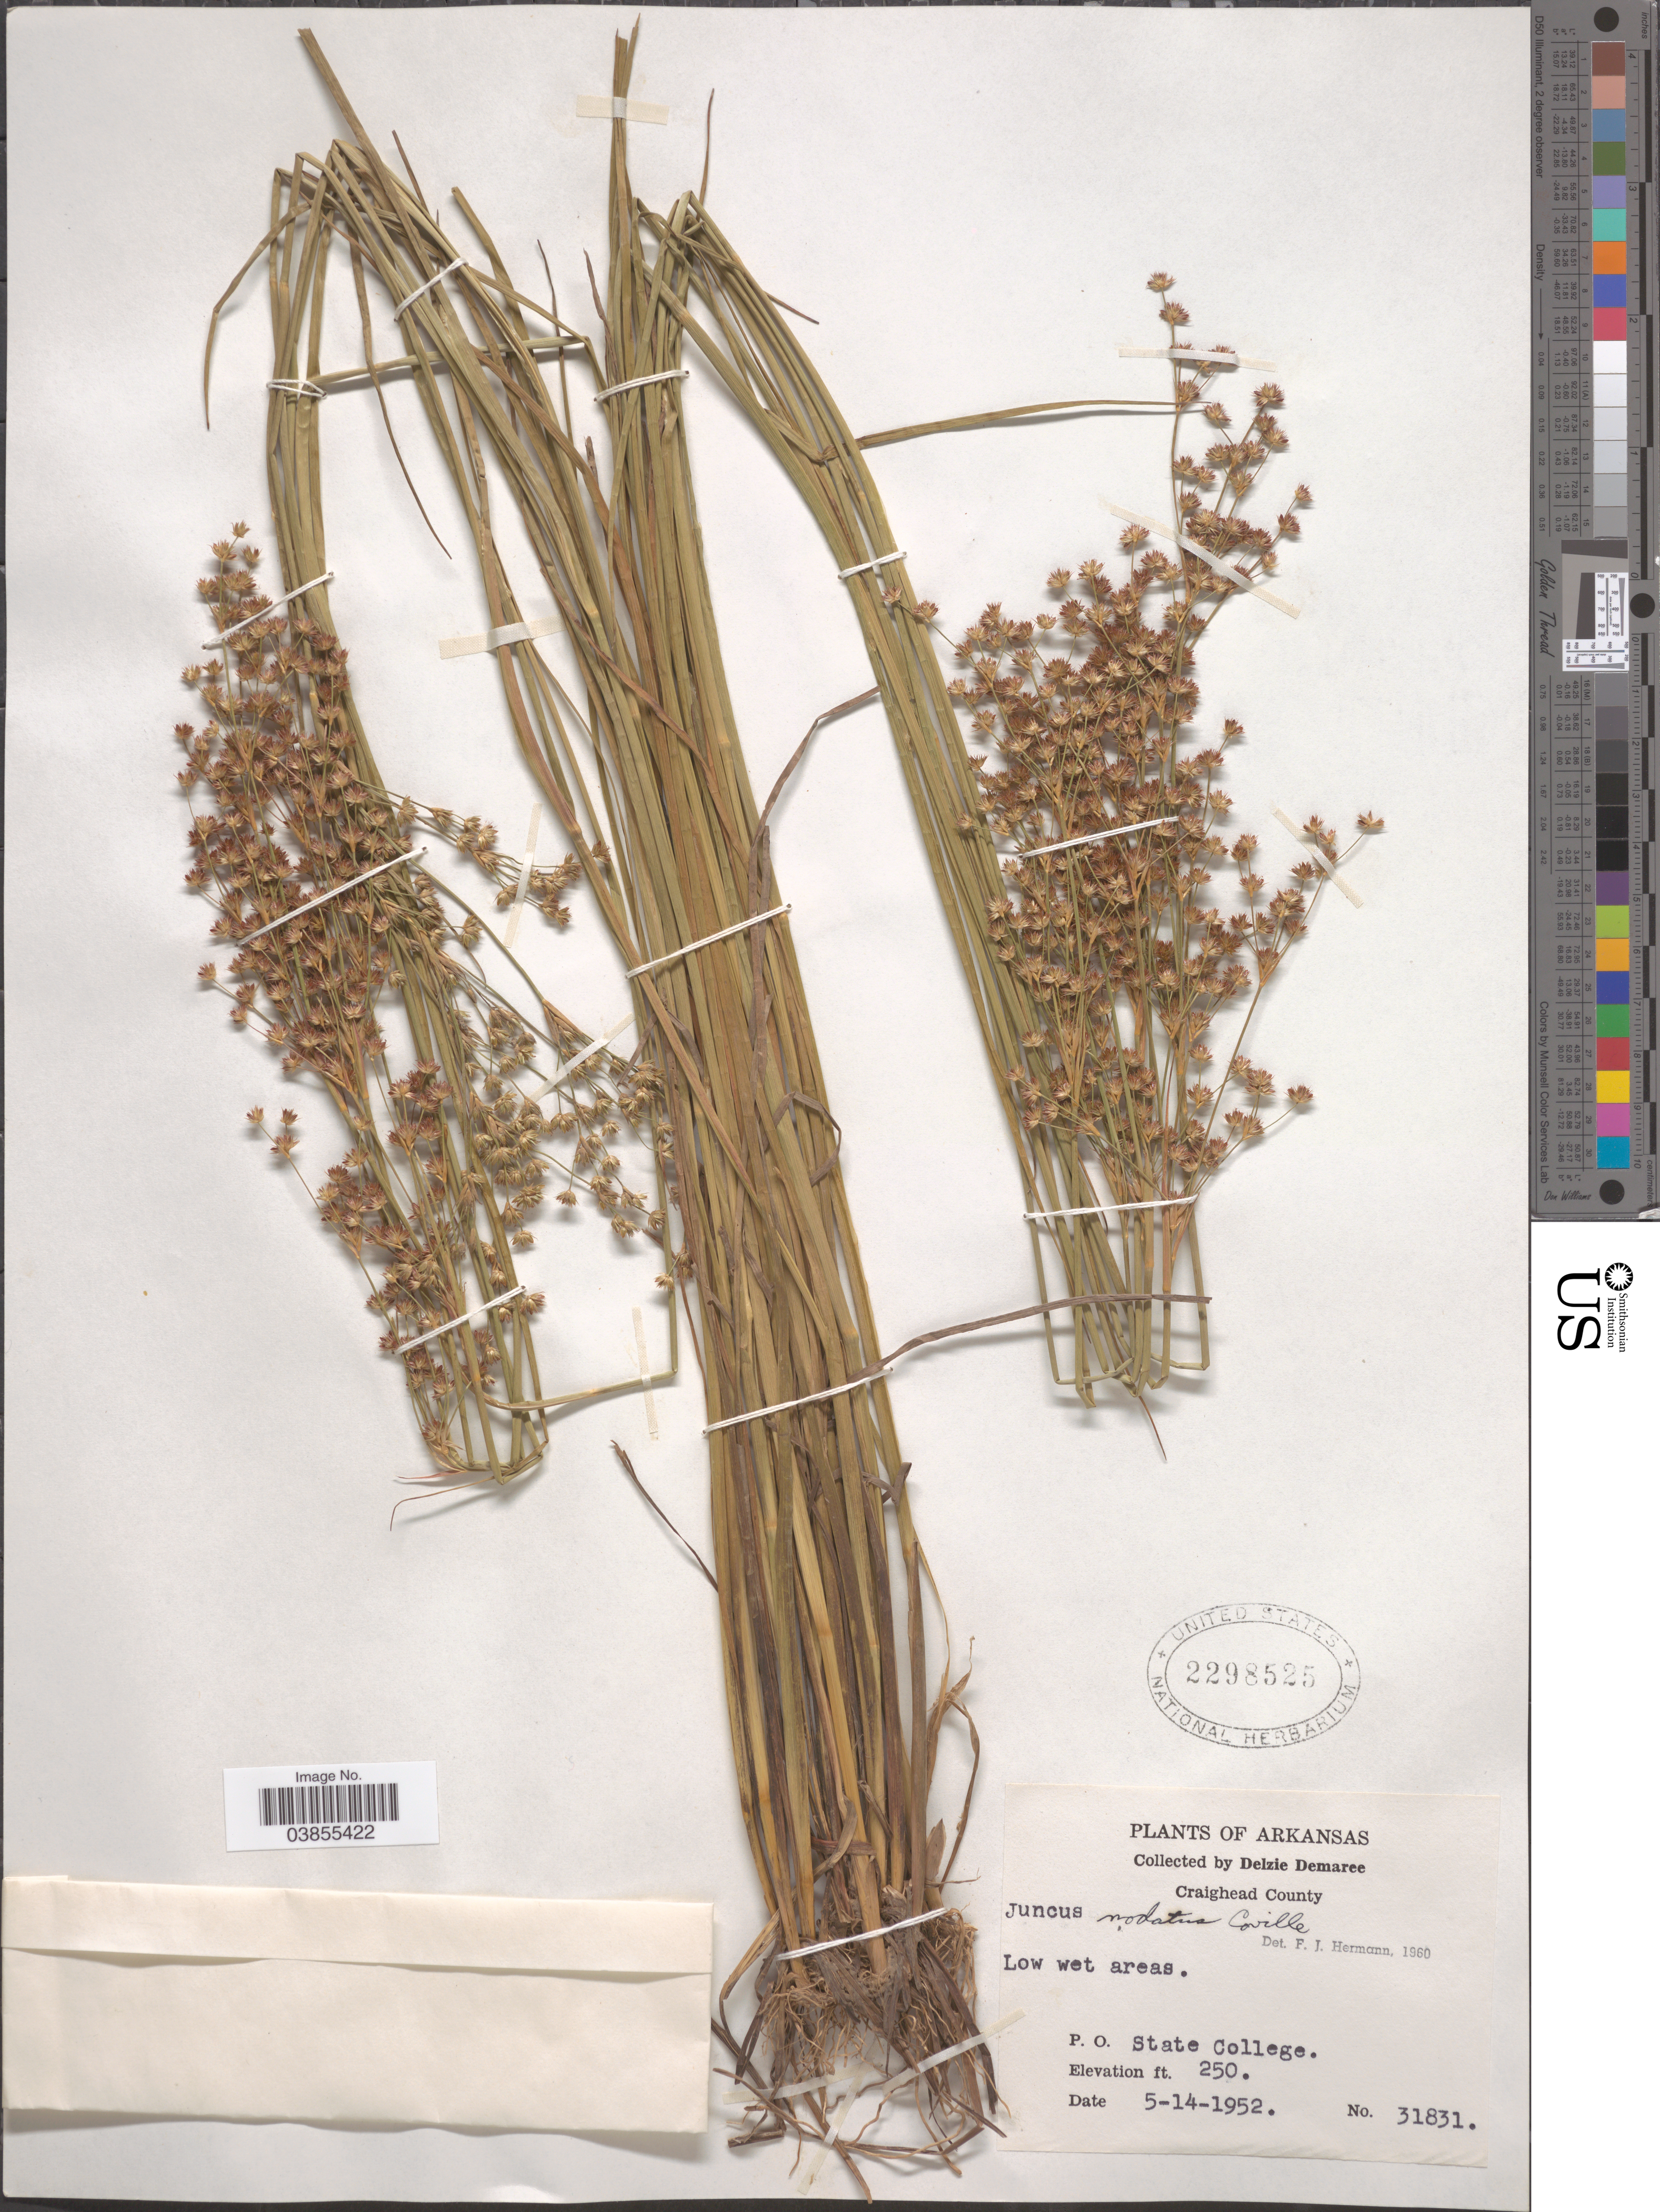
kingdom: Plantae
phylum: Tracheophyta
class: Liliopsida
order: Poales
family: Juncaceae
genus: Juncus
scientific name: Juncus nodatus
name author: Coville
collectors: D. Demaree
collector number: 31831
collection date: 1952-05-14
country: United States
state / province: Arkansas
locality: Craighead County. P.O. State College.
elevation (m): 76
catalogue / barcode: US 2298525